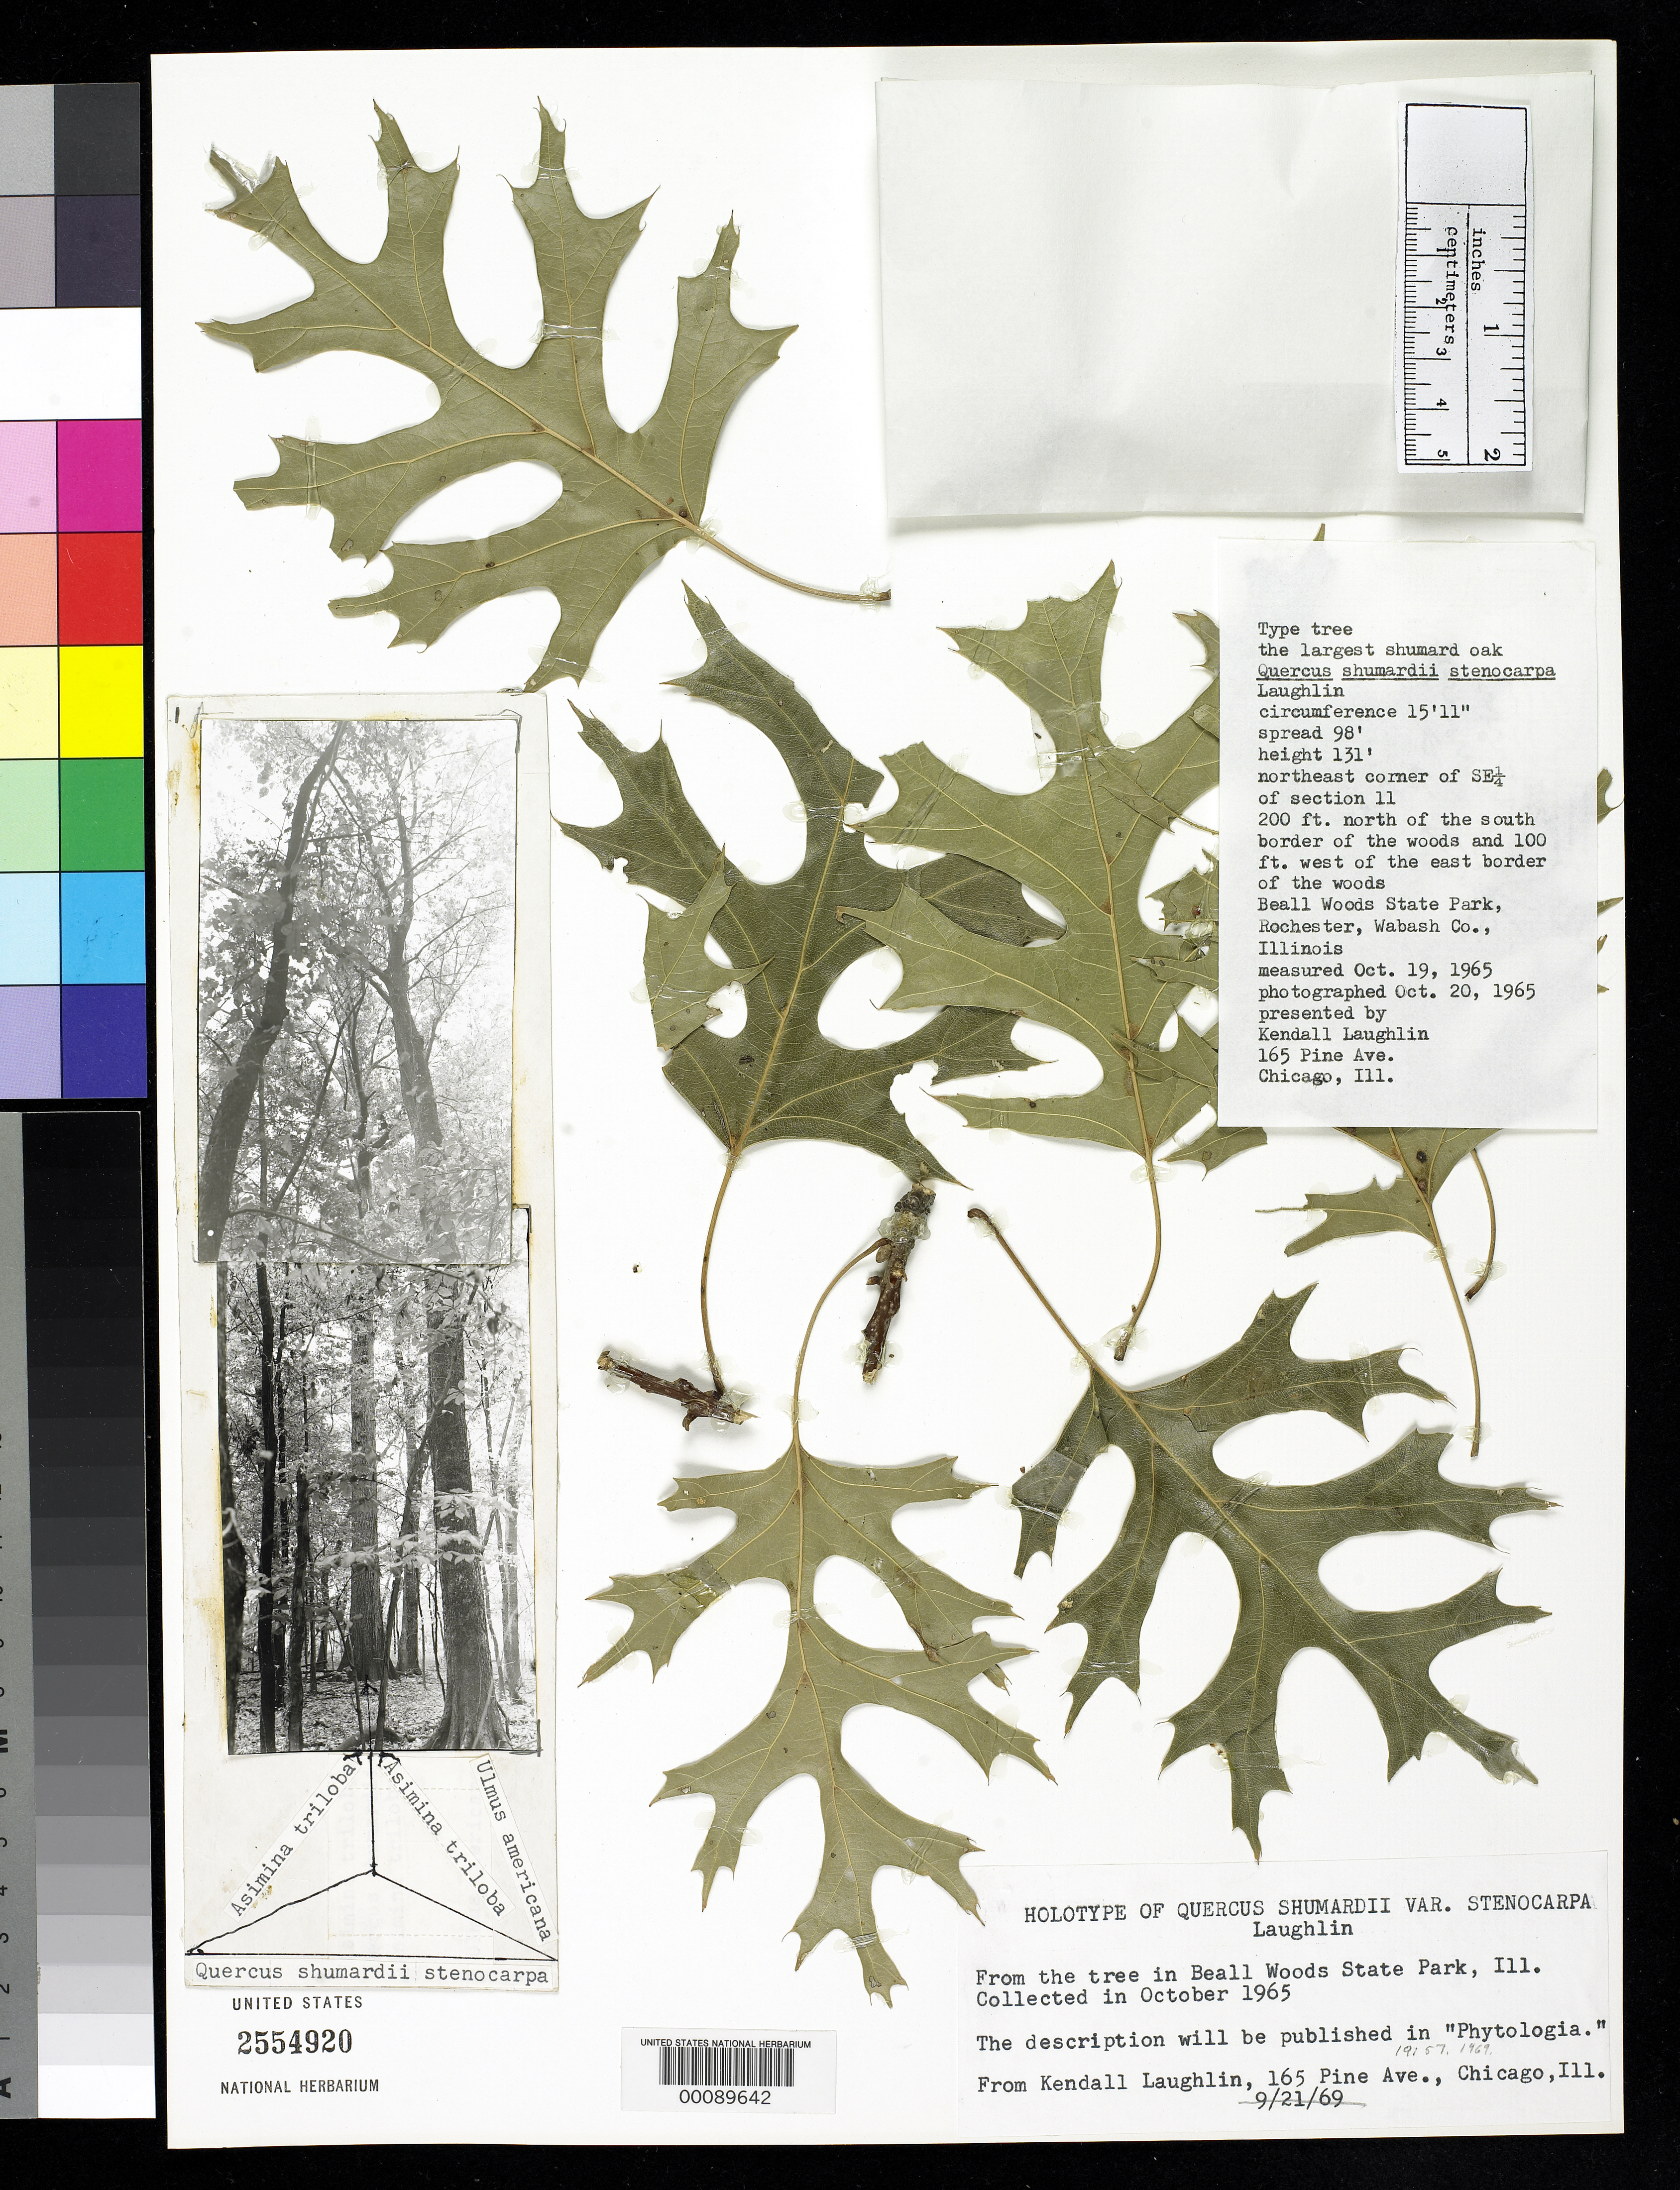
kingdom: Plantae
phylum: Tracheophyta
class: Magnoliopsida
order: Fagales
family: Fagaceae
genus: Quercus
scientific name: Quercus shumardii var. stenocarpa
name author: Laughlin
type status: Holotype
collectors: K. Laughlin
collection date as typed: Oct 1965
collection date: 1965-10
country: United States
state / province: Illinois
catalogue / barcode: US 2554920